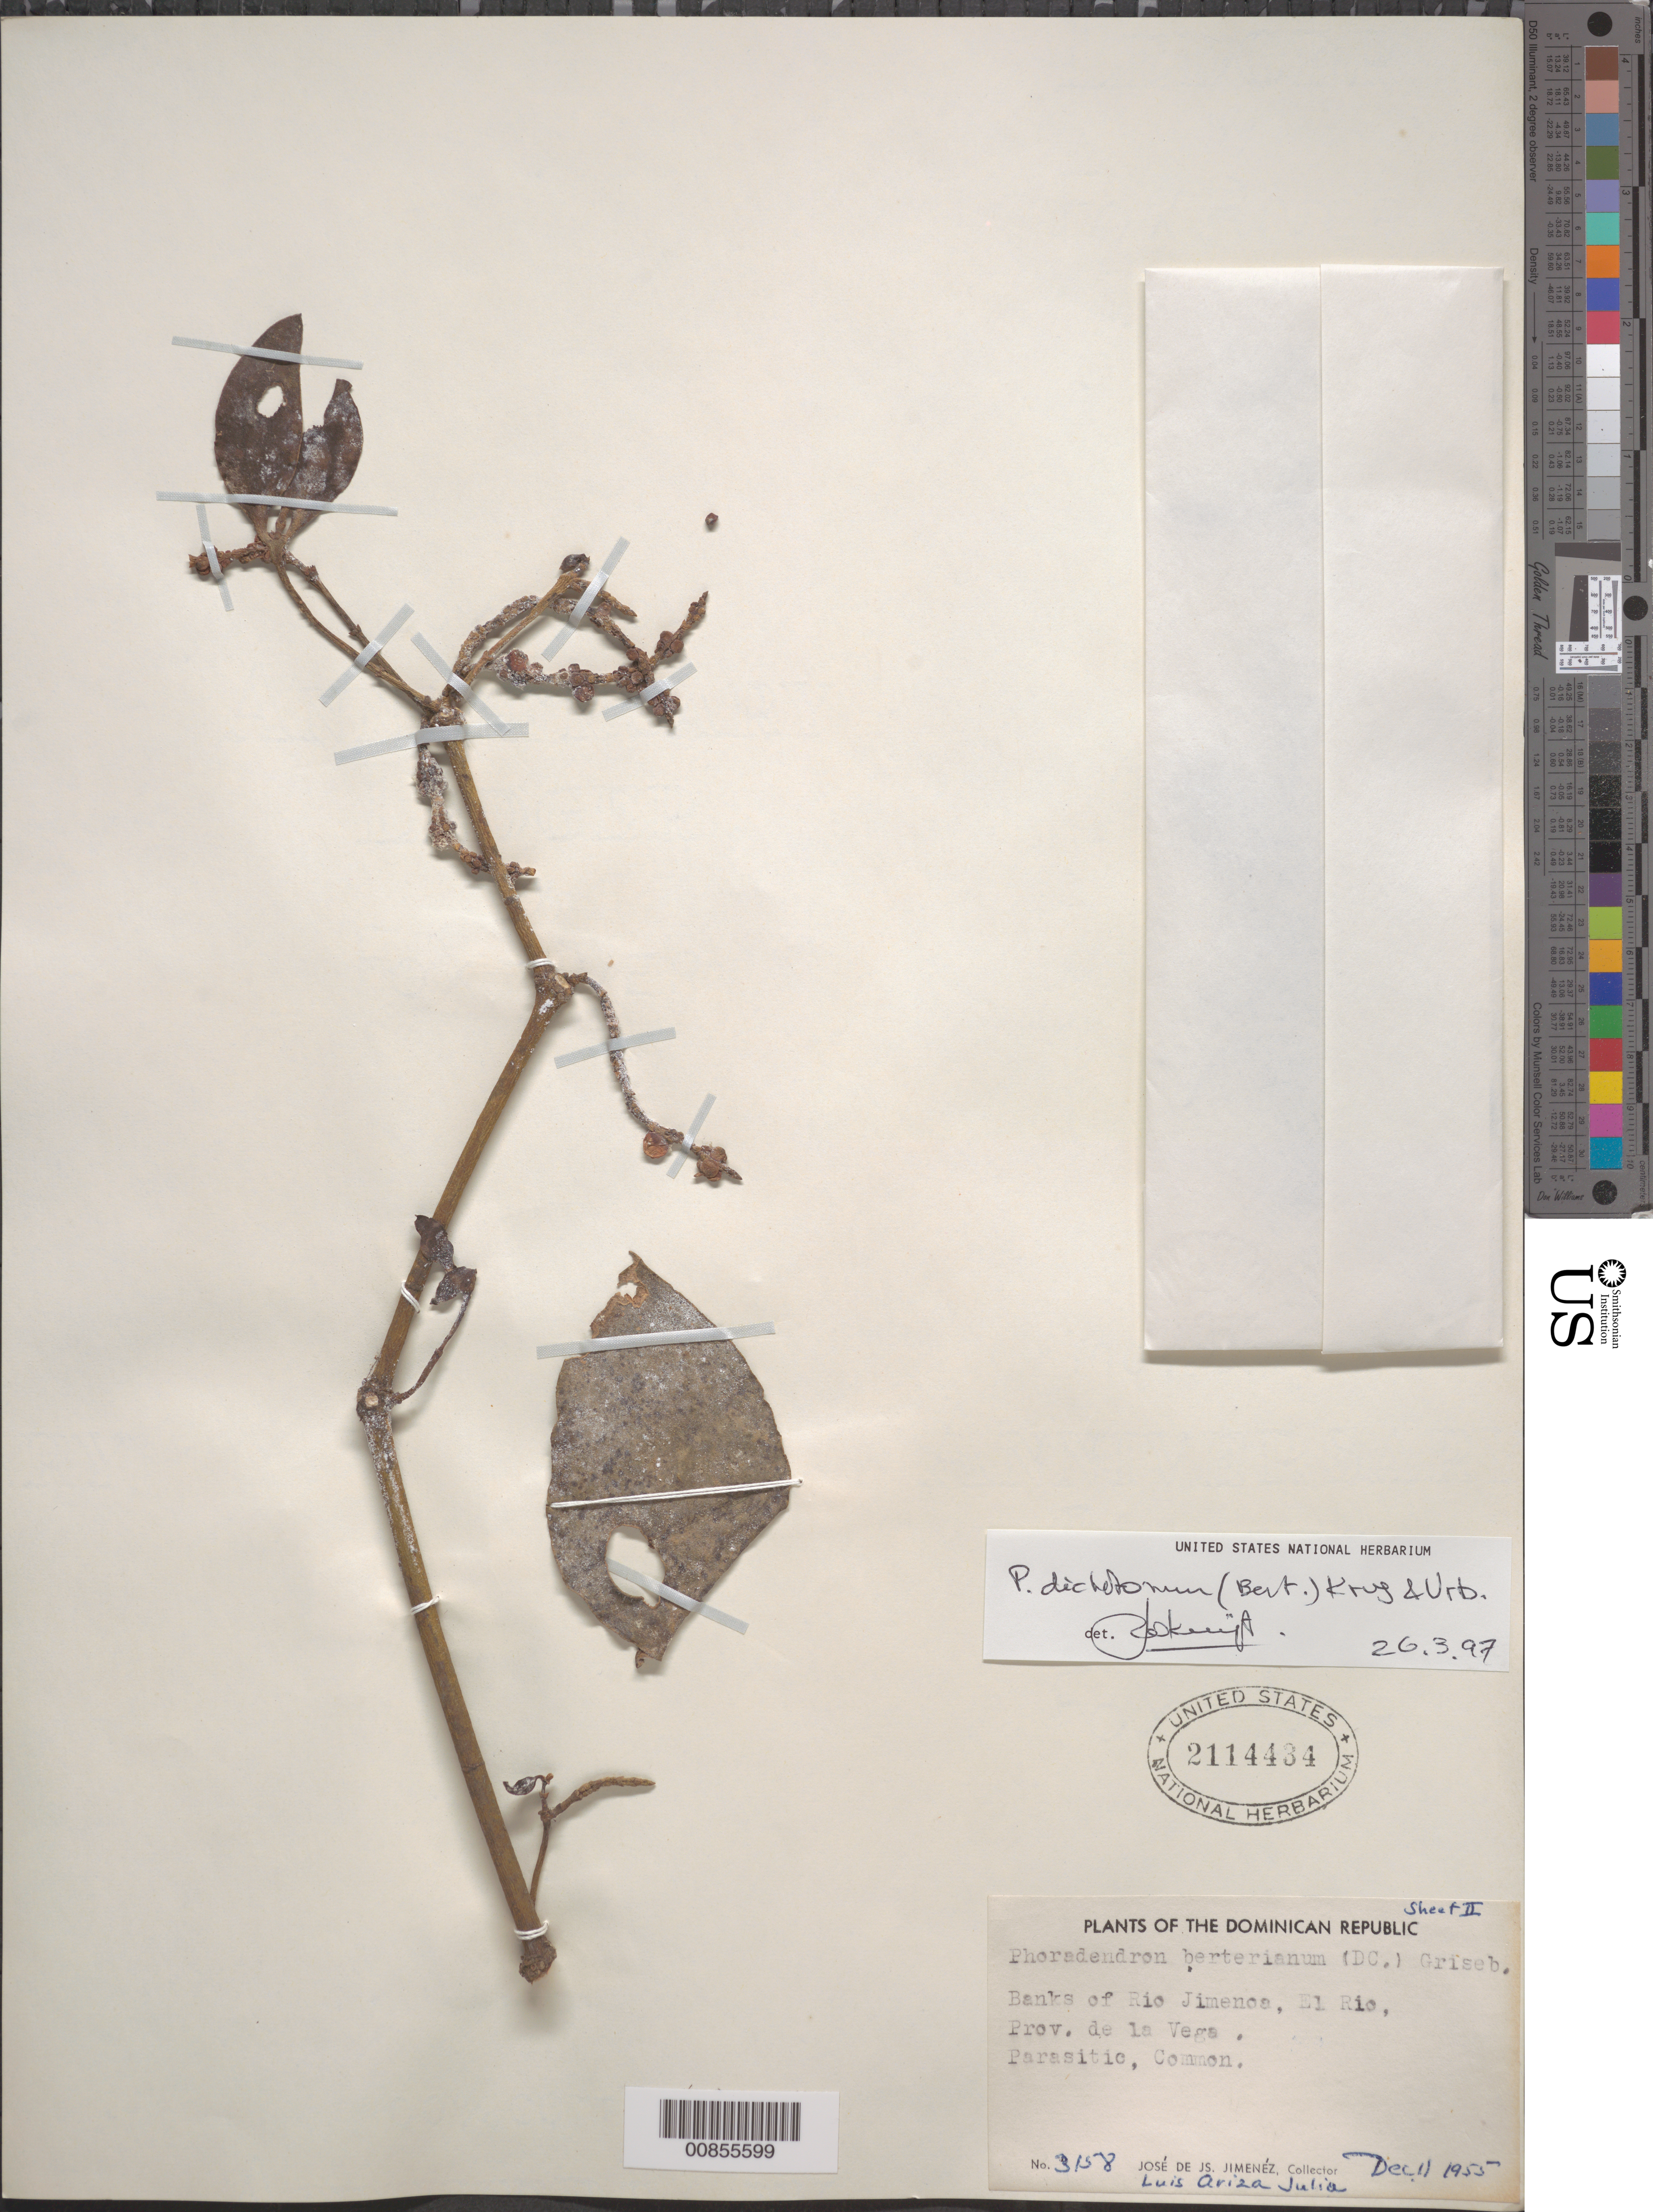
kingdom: Plantae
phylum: Tracheophyta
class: Magnoliopsida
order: Santalales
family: Viscaceae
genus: Phoradendron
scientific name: Phoradendron berteroanum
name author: (DC.) Nutt.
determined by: Kuijt, Job, (CANADA)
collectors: J. J. Jiménez Almonte & L. Ariza-Julia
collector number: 3158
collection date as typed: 11 Dec 1955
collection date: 1955-12-11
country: Dominican Republic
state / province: La Vega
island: Hispaniola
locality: Banks of River Jimenoa, El Río.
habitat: Banks of river.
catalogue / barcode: US 2114434